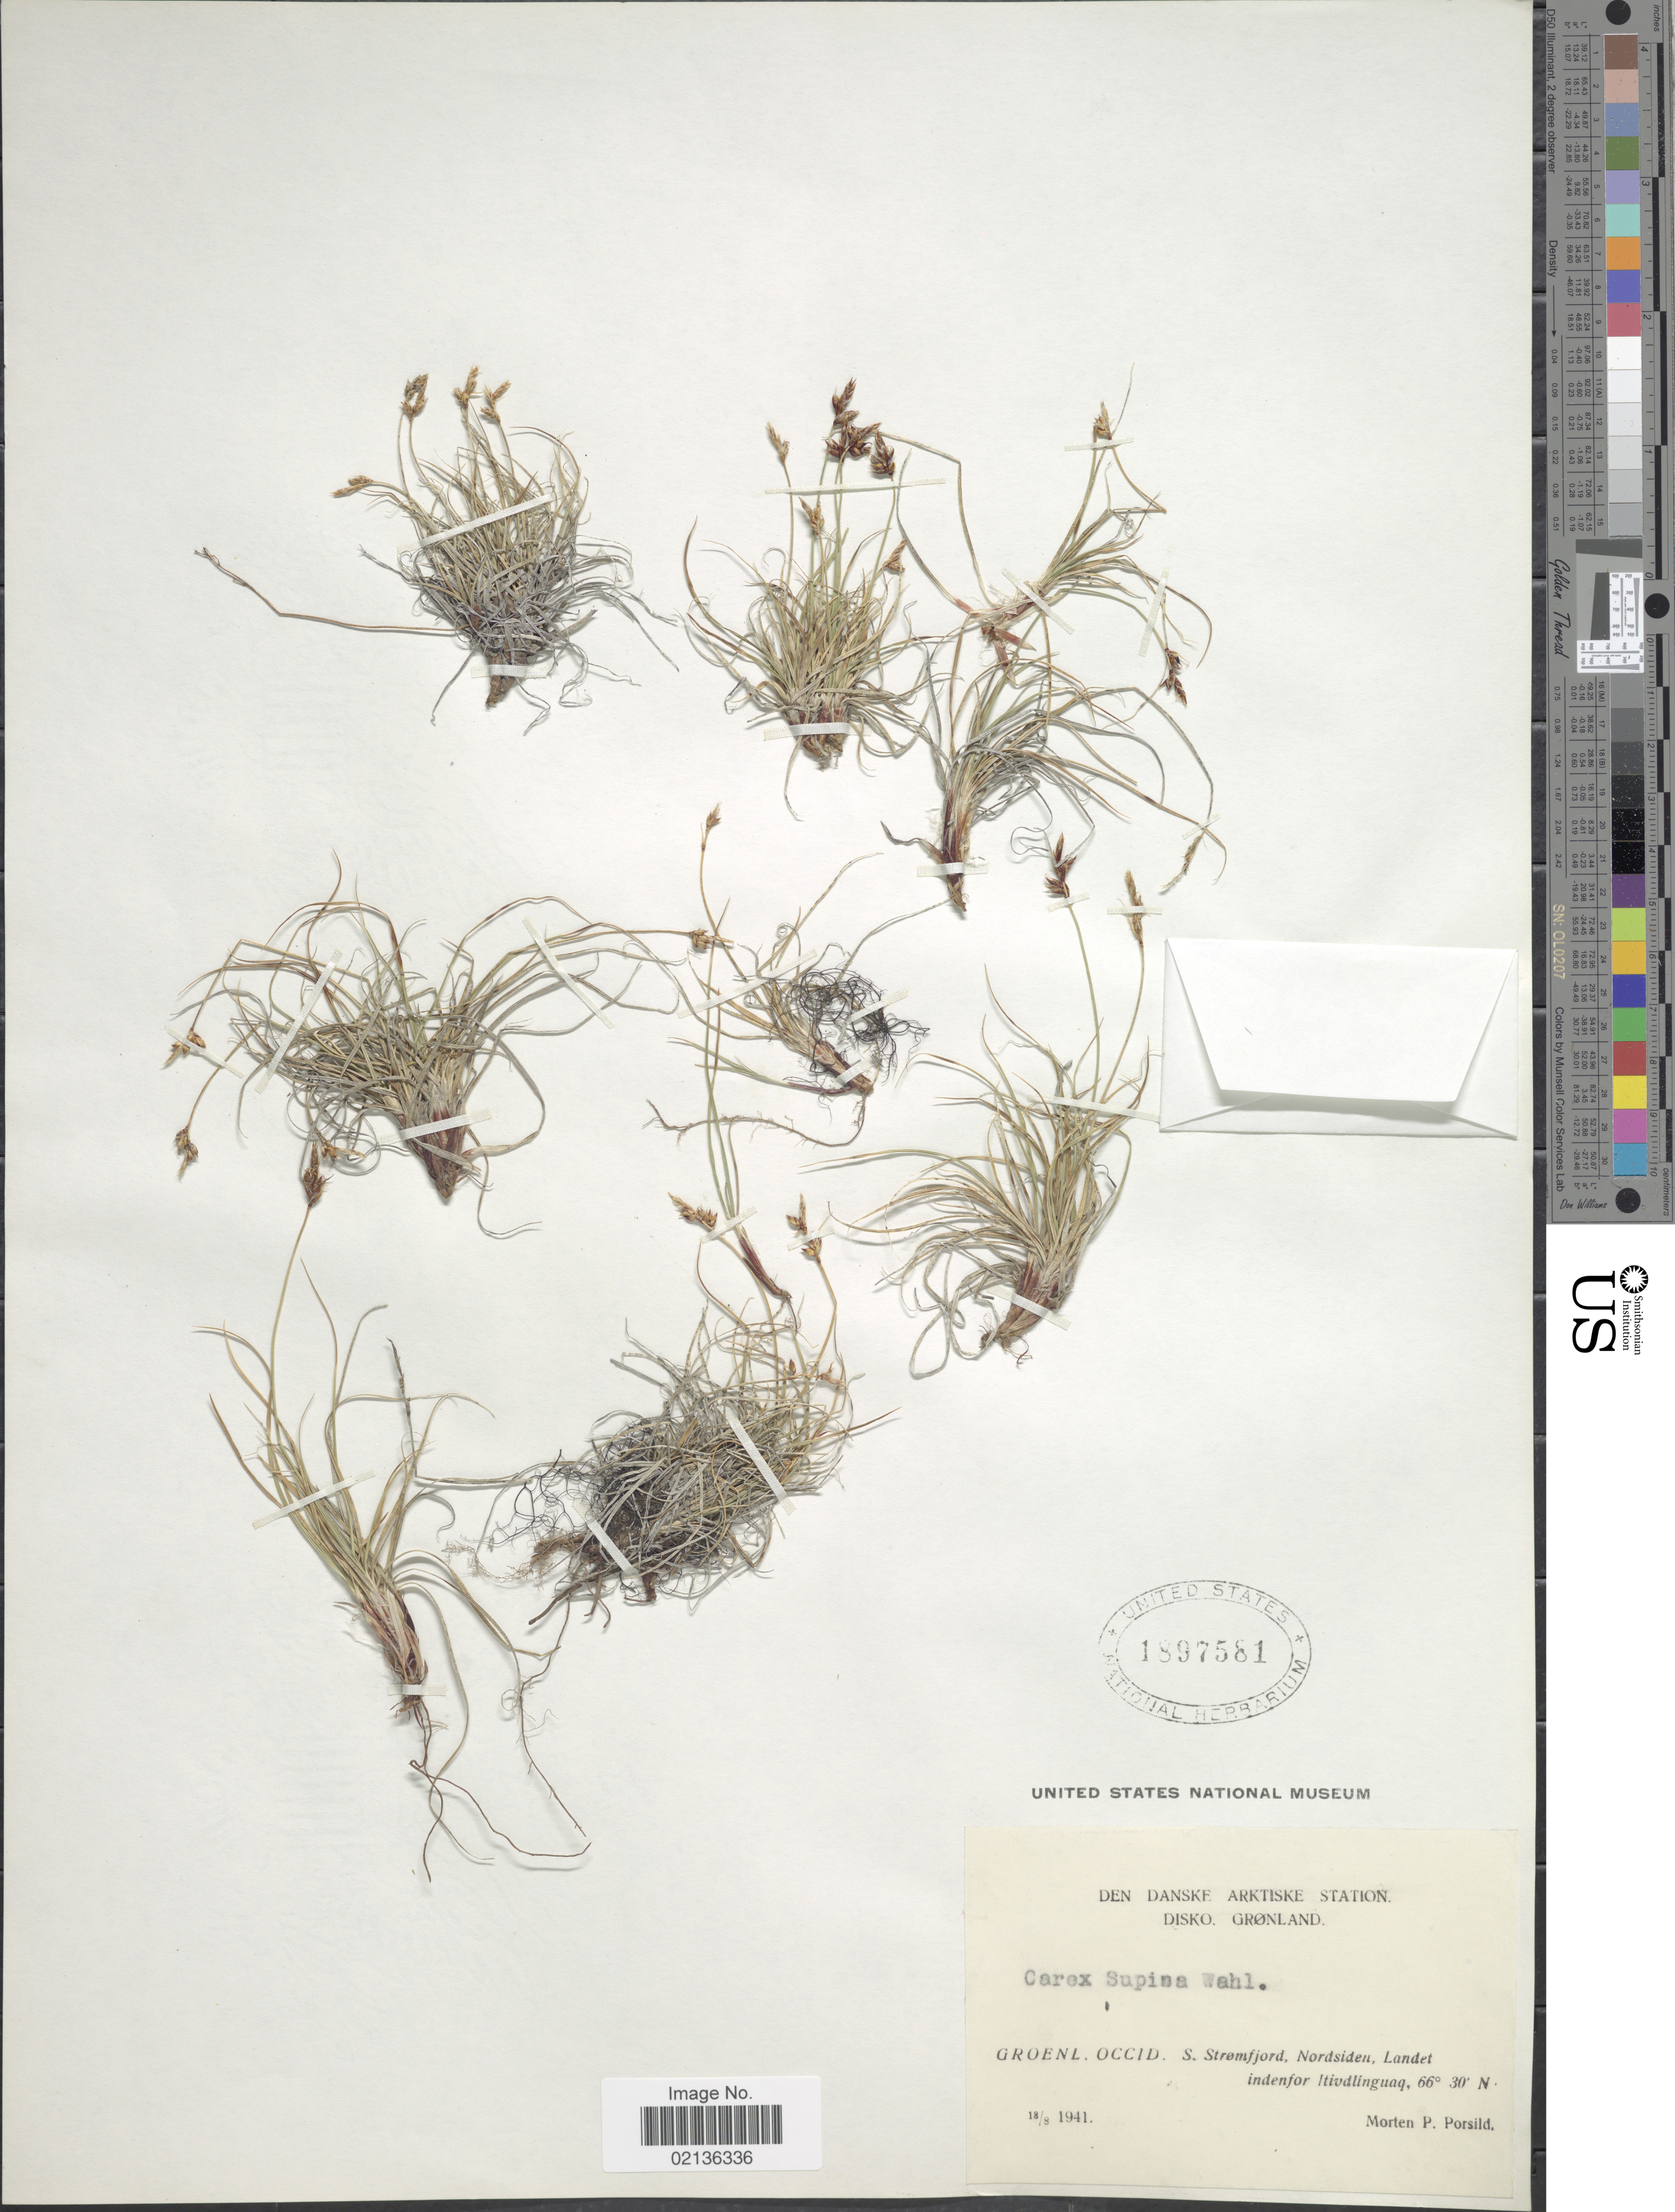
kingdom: Plantae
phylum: Tracheophyta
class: Liliopsida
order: Poales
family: Cyperaceae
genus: Carex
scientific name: Carex supina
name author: Willd. ex Wahlenb.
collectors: M. P. Porsild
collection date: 1941-08-13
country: Greenland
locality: Den Danske Arktiske Station, Disko, Grønland, Groenl. occid: S. Strømfjord, Nordsiden, Landet, indenfor Itivdlinguaq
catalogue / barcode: US 1897581